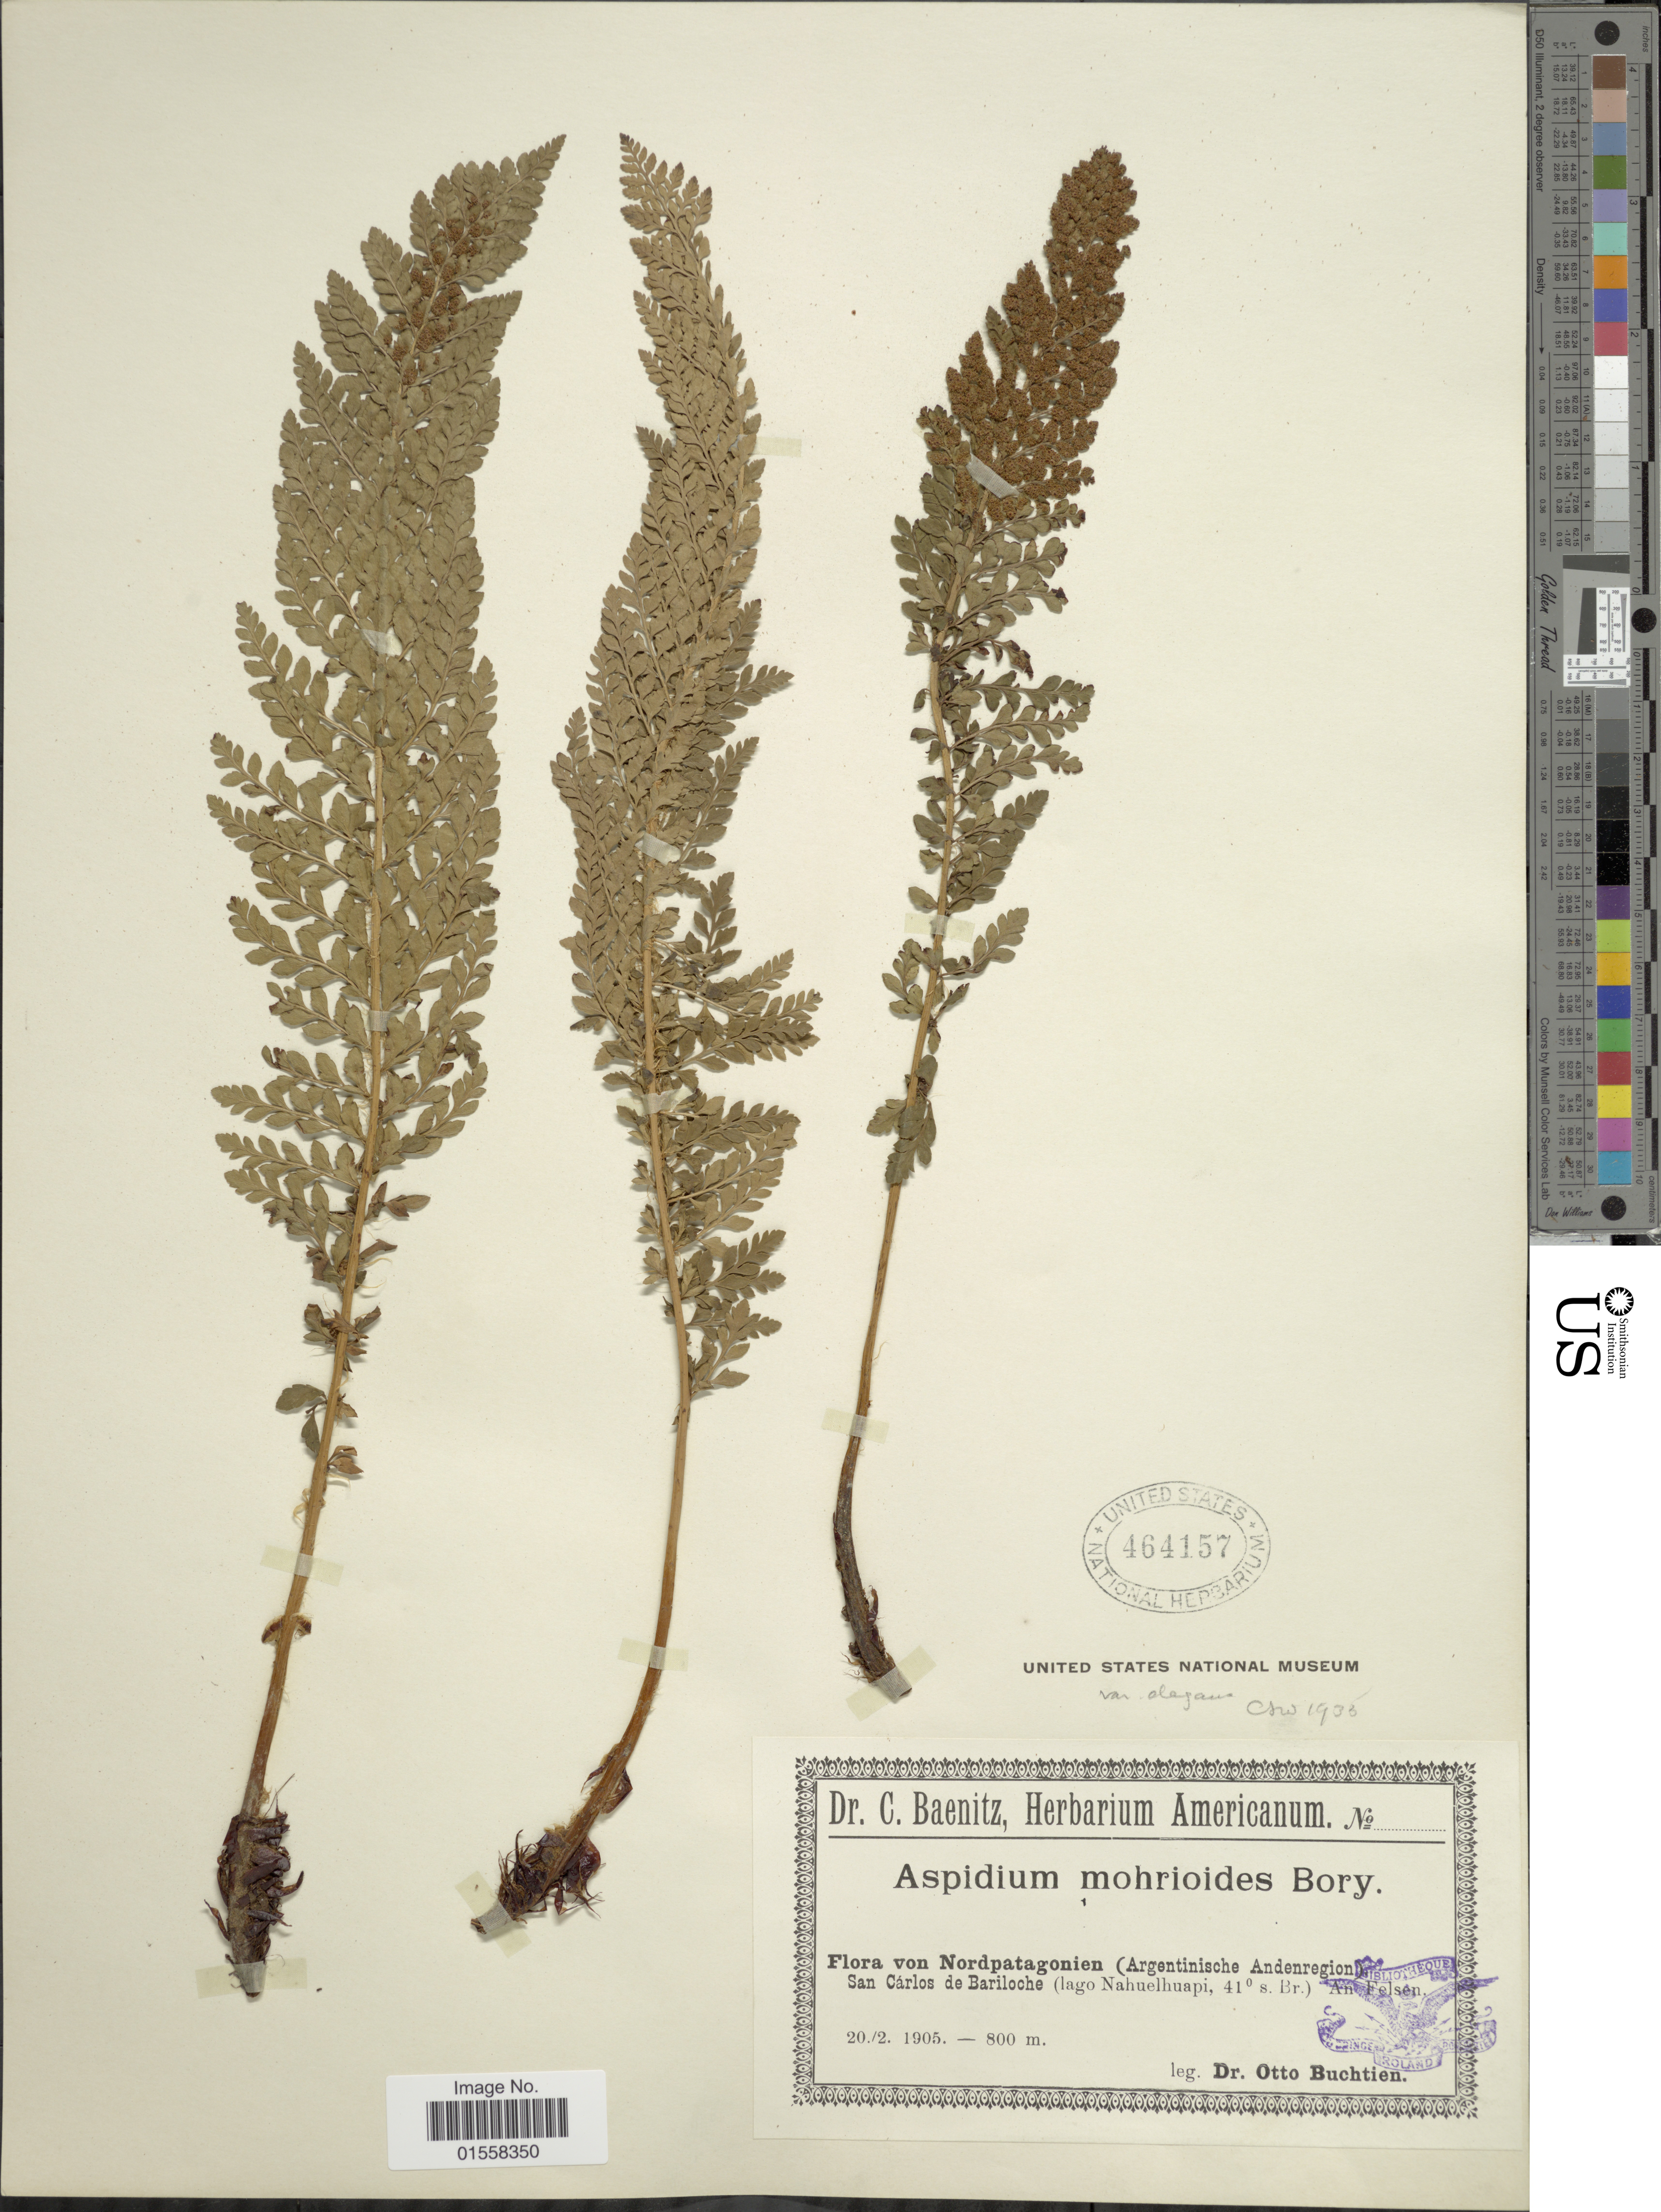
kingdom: Plantae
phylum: Tracheophyta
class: Polypodiopsida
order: Polypodiales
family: Dryopteridaceae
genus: Polystichum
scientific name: Polystichum mohrioides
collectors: O. Buchtien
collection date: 1905-02-20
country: Argentina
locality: Nordpatagonien ( Argentiniche Andenregion) San Carlos de Bariloche (Nago Nahuelhuapi).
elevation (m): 800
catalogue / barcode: US 464157